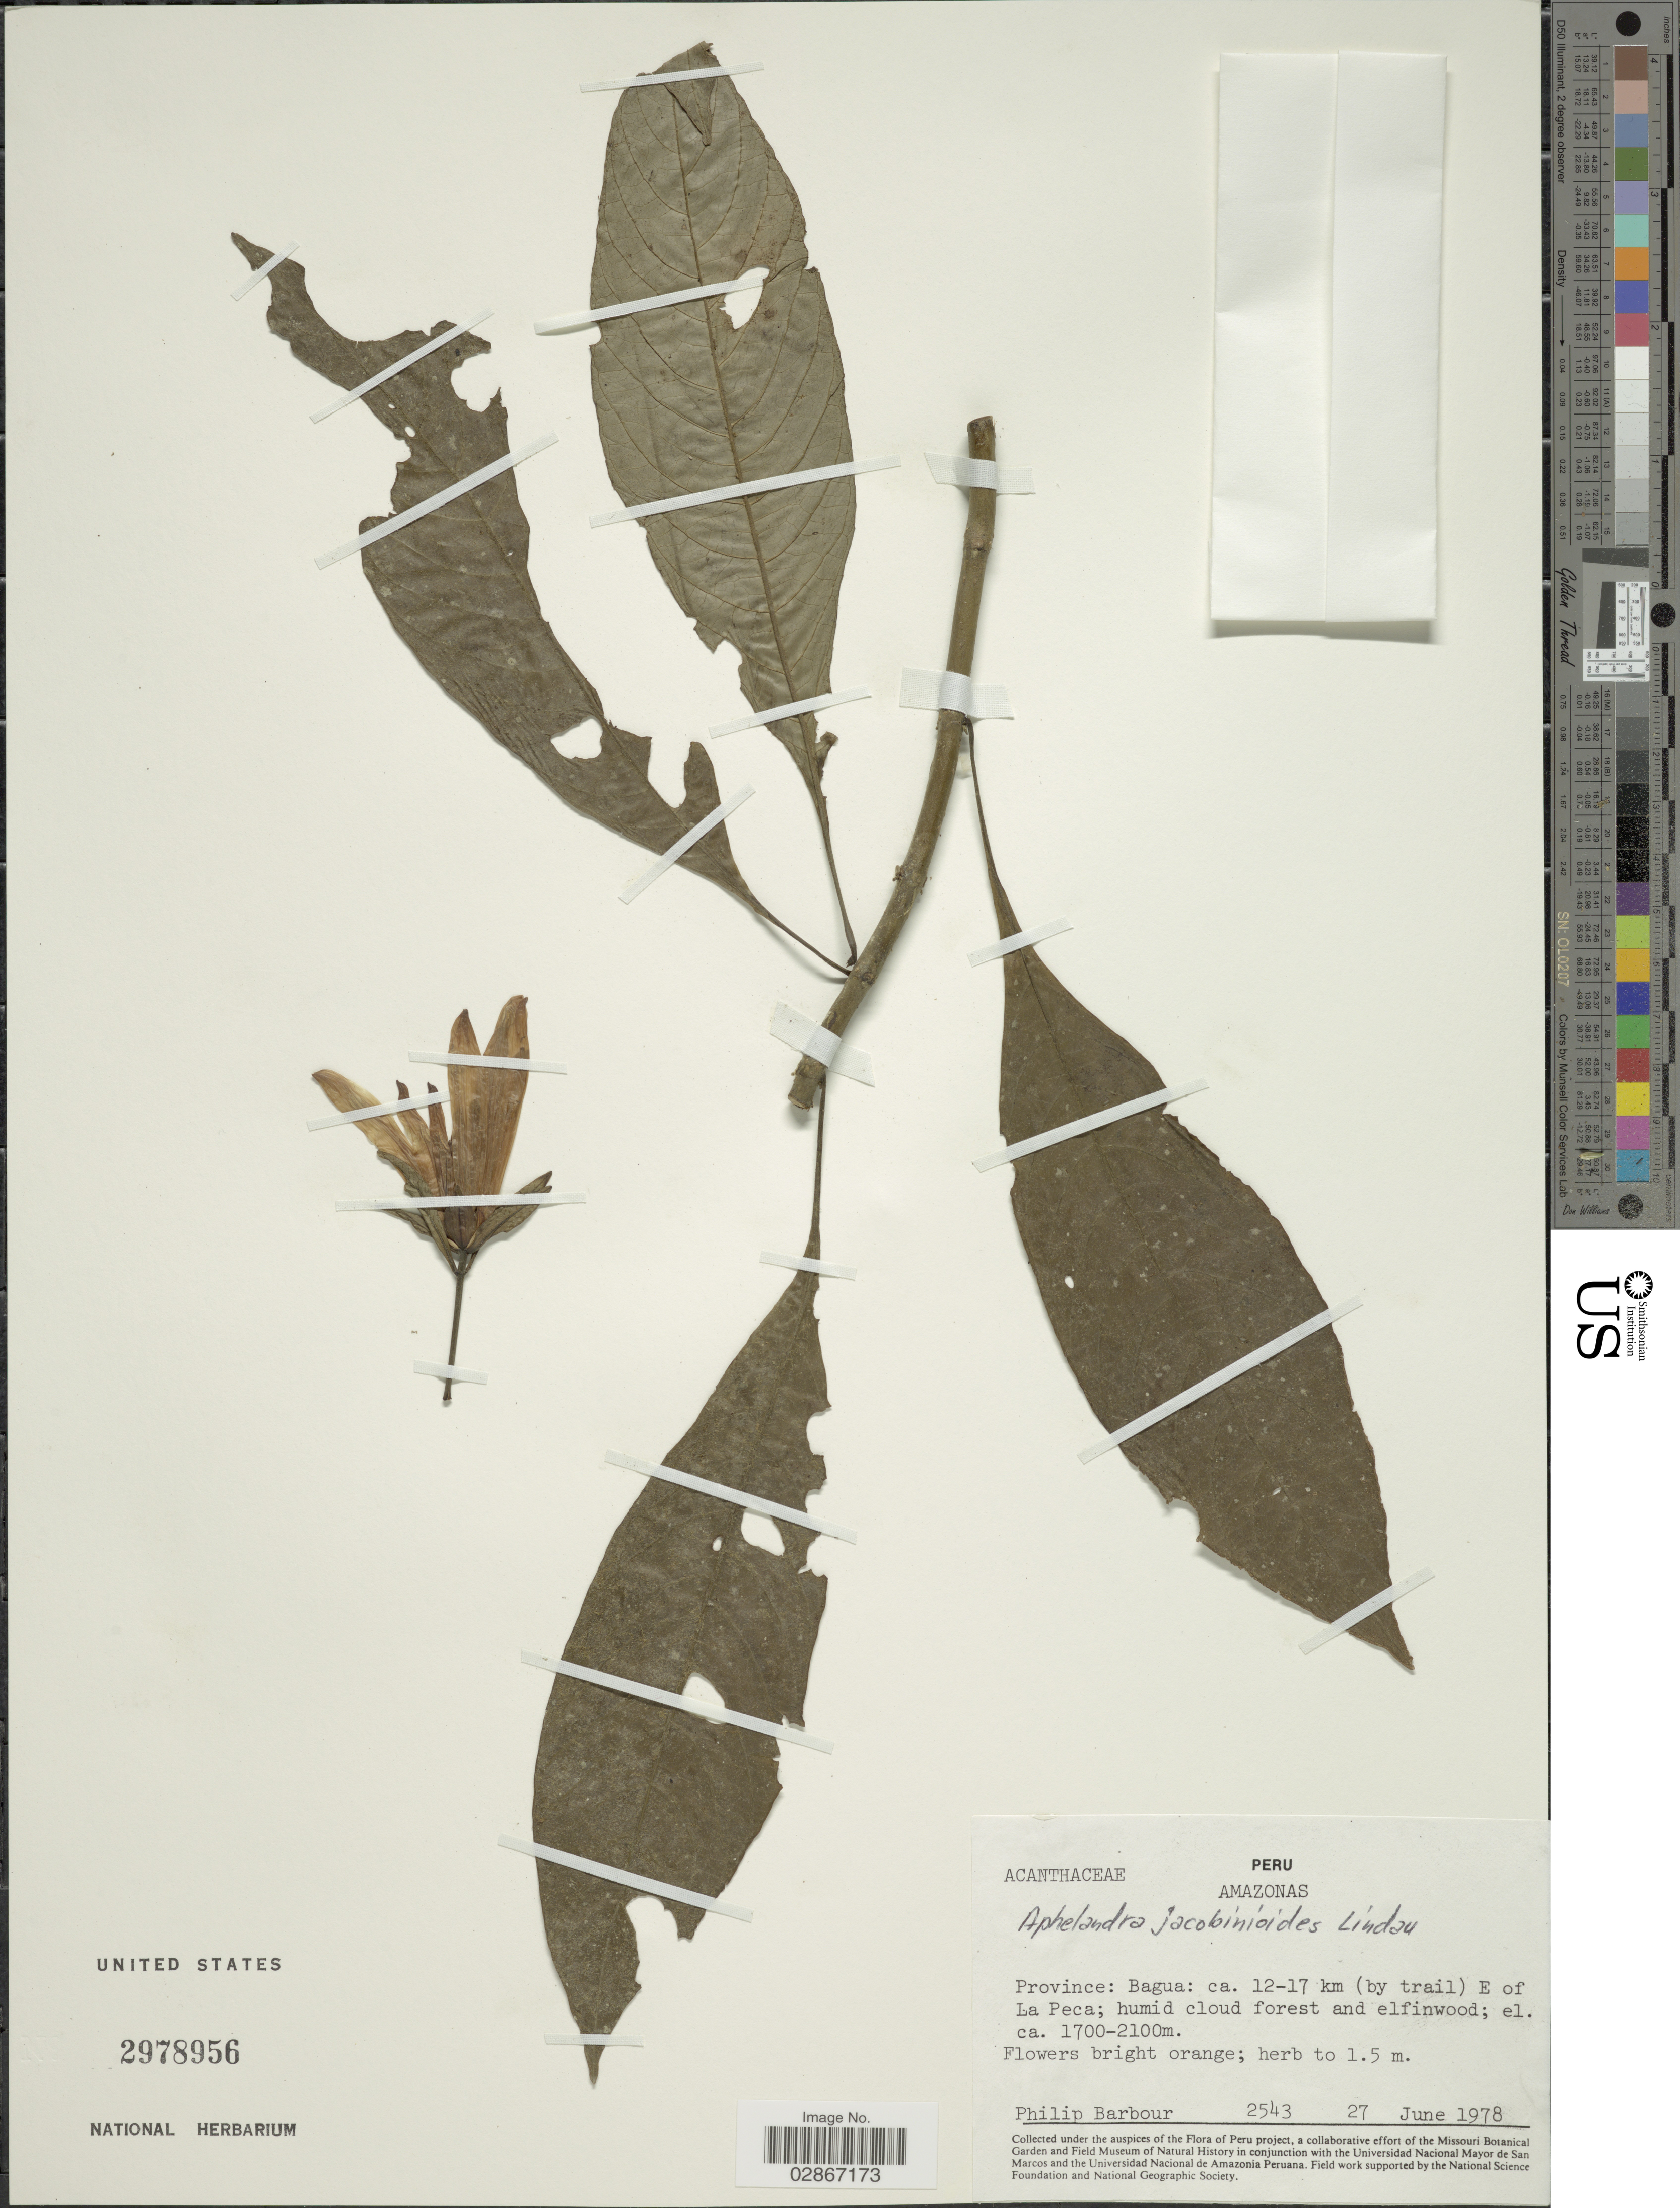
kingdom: Plantae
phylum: Tracheophyta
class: Magnoliopsida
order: Lamiales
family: Acanthaceae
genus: Aphelandra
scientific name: Aphelandra jacobinioides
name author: Lindau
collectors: P. Barbour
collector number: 2543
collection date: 1978-06-27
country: Peru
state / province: Amazonas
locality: Province: Bagua: ca. 12-17 km (by trail) E of La Peca.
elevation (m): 1700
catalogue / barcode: US 2978956